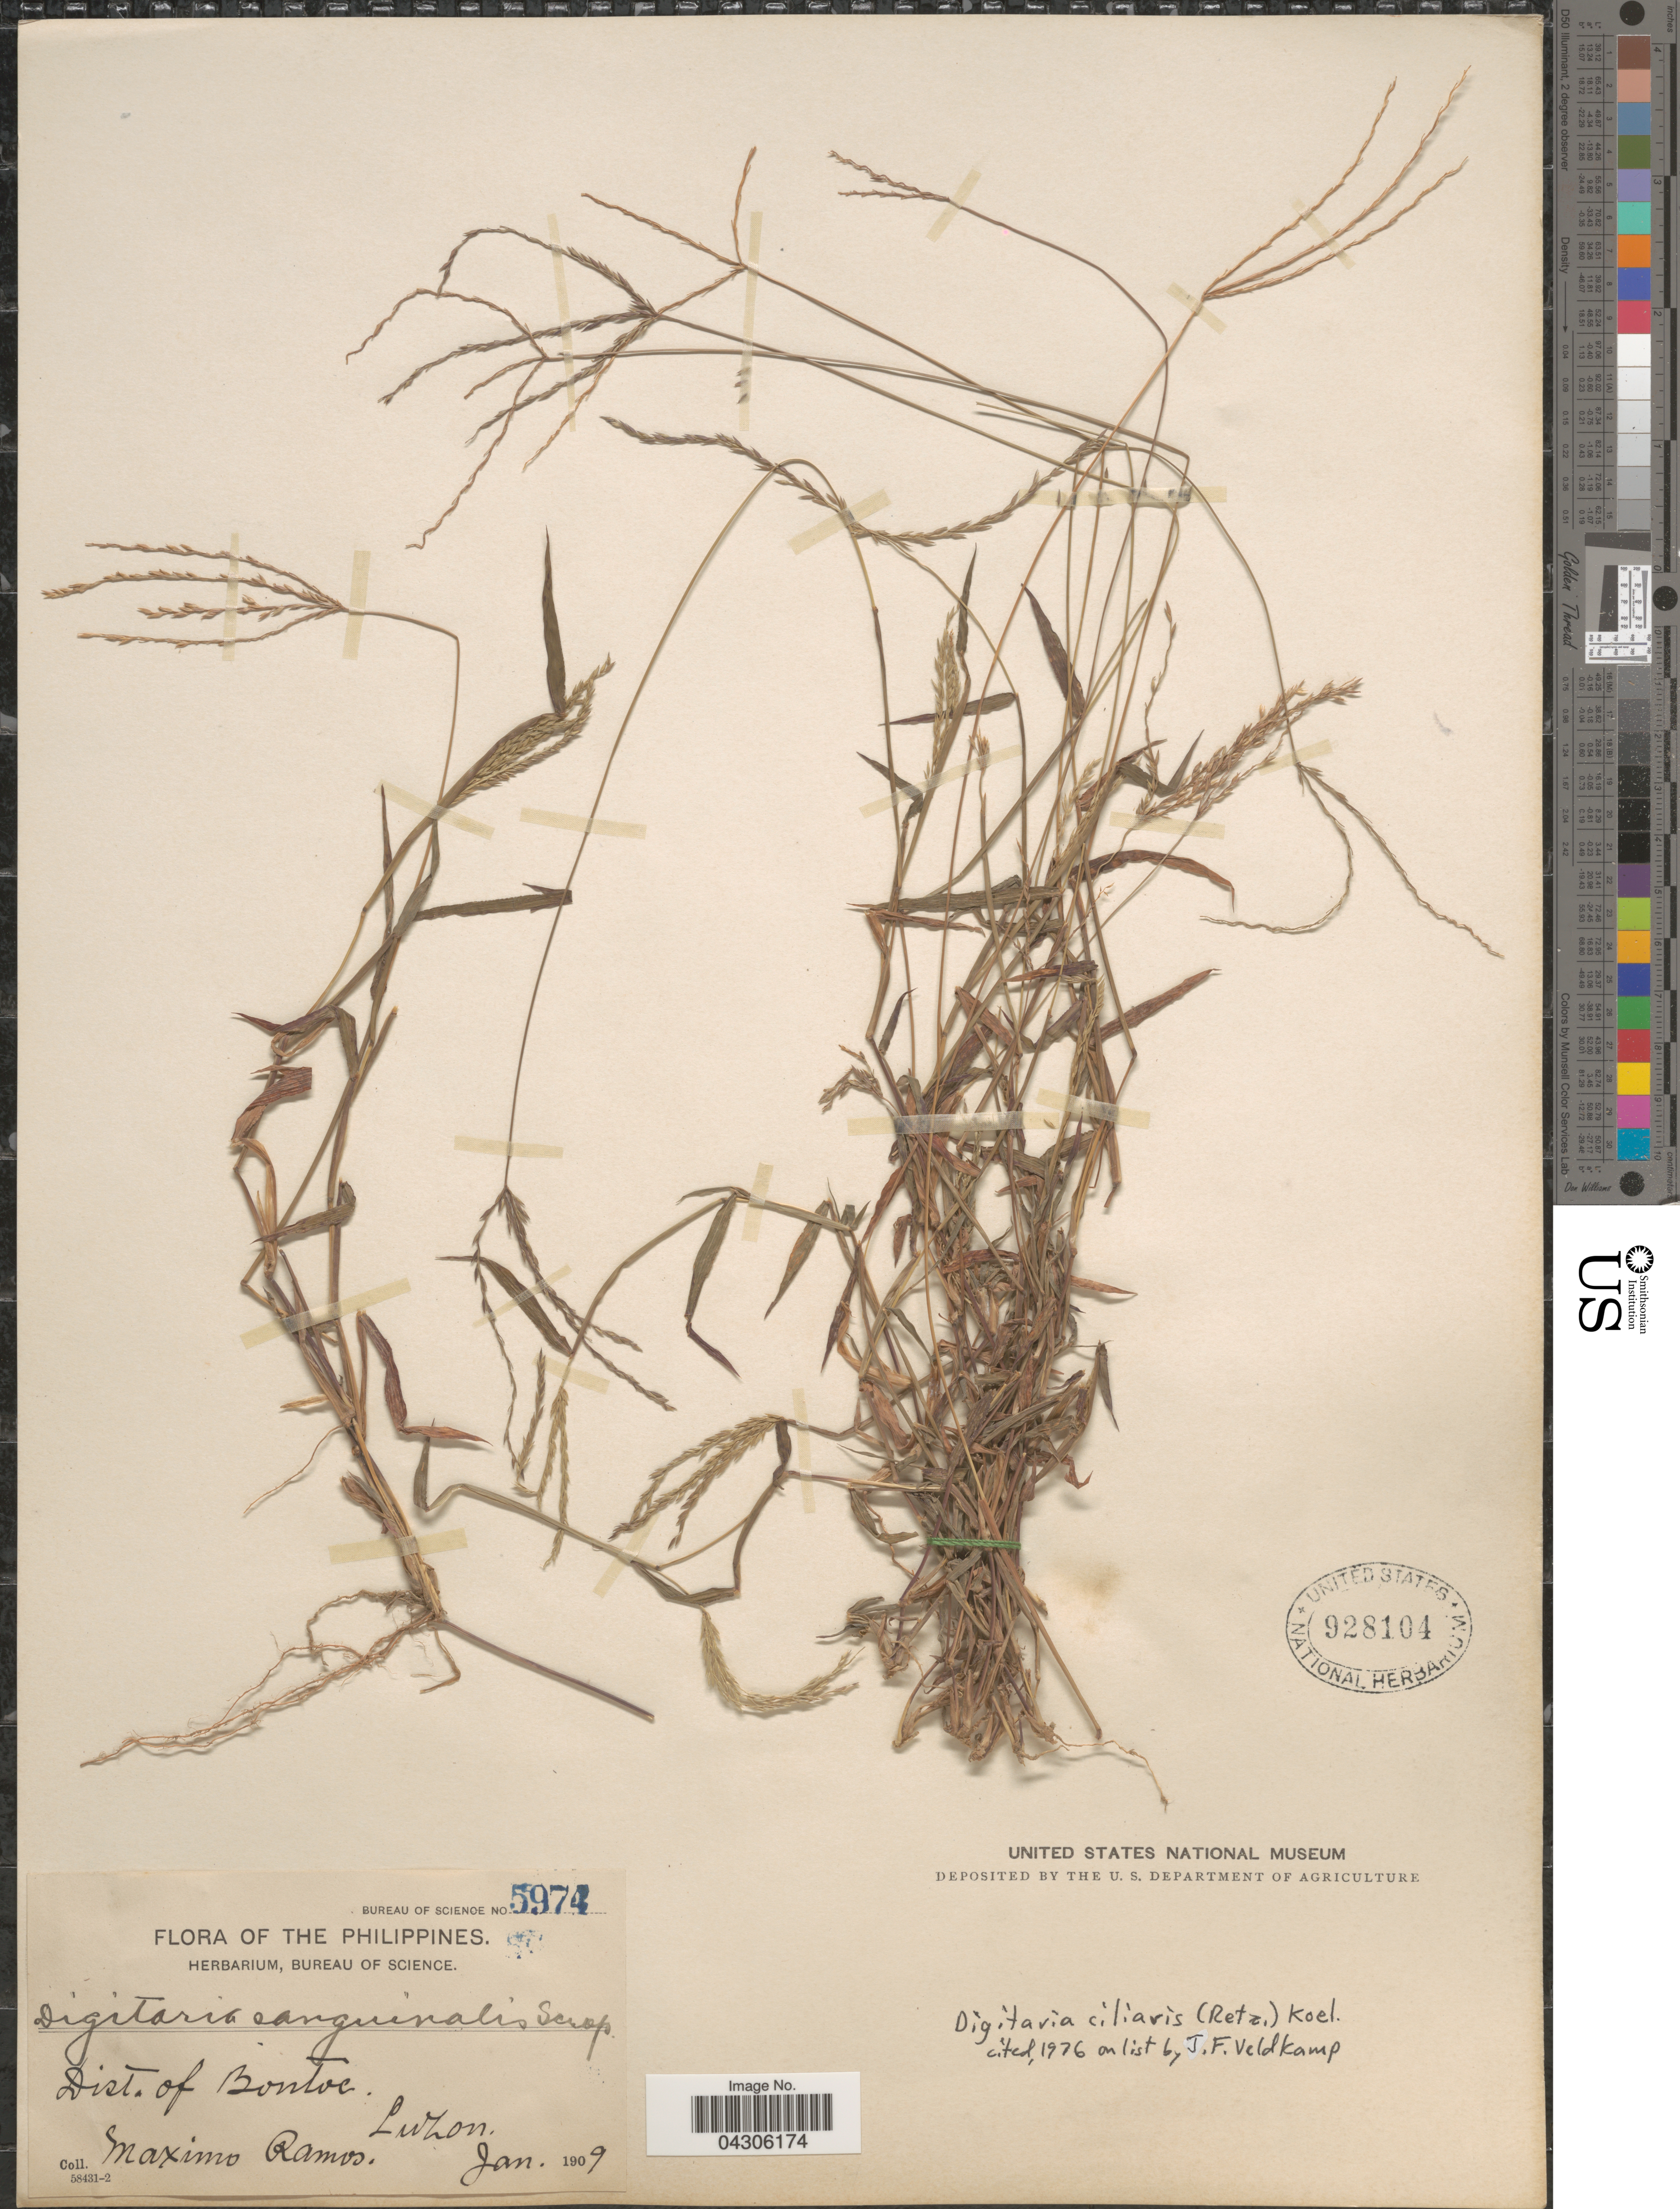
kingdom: Plantae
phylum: Tracheophyta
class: Liliopsida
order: Poales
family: Poaceae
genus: Digitaria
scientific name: Digitaria ciliaris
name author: (Retz.) Koeler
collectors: M. Ramos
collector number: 5974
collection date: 1909-01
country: Philippines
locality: Dist. of Bontoc. Luzon.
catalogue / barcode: US 928104